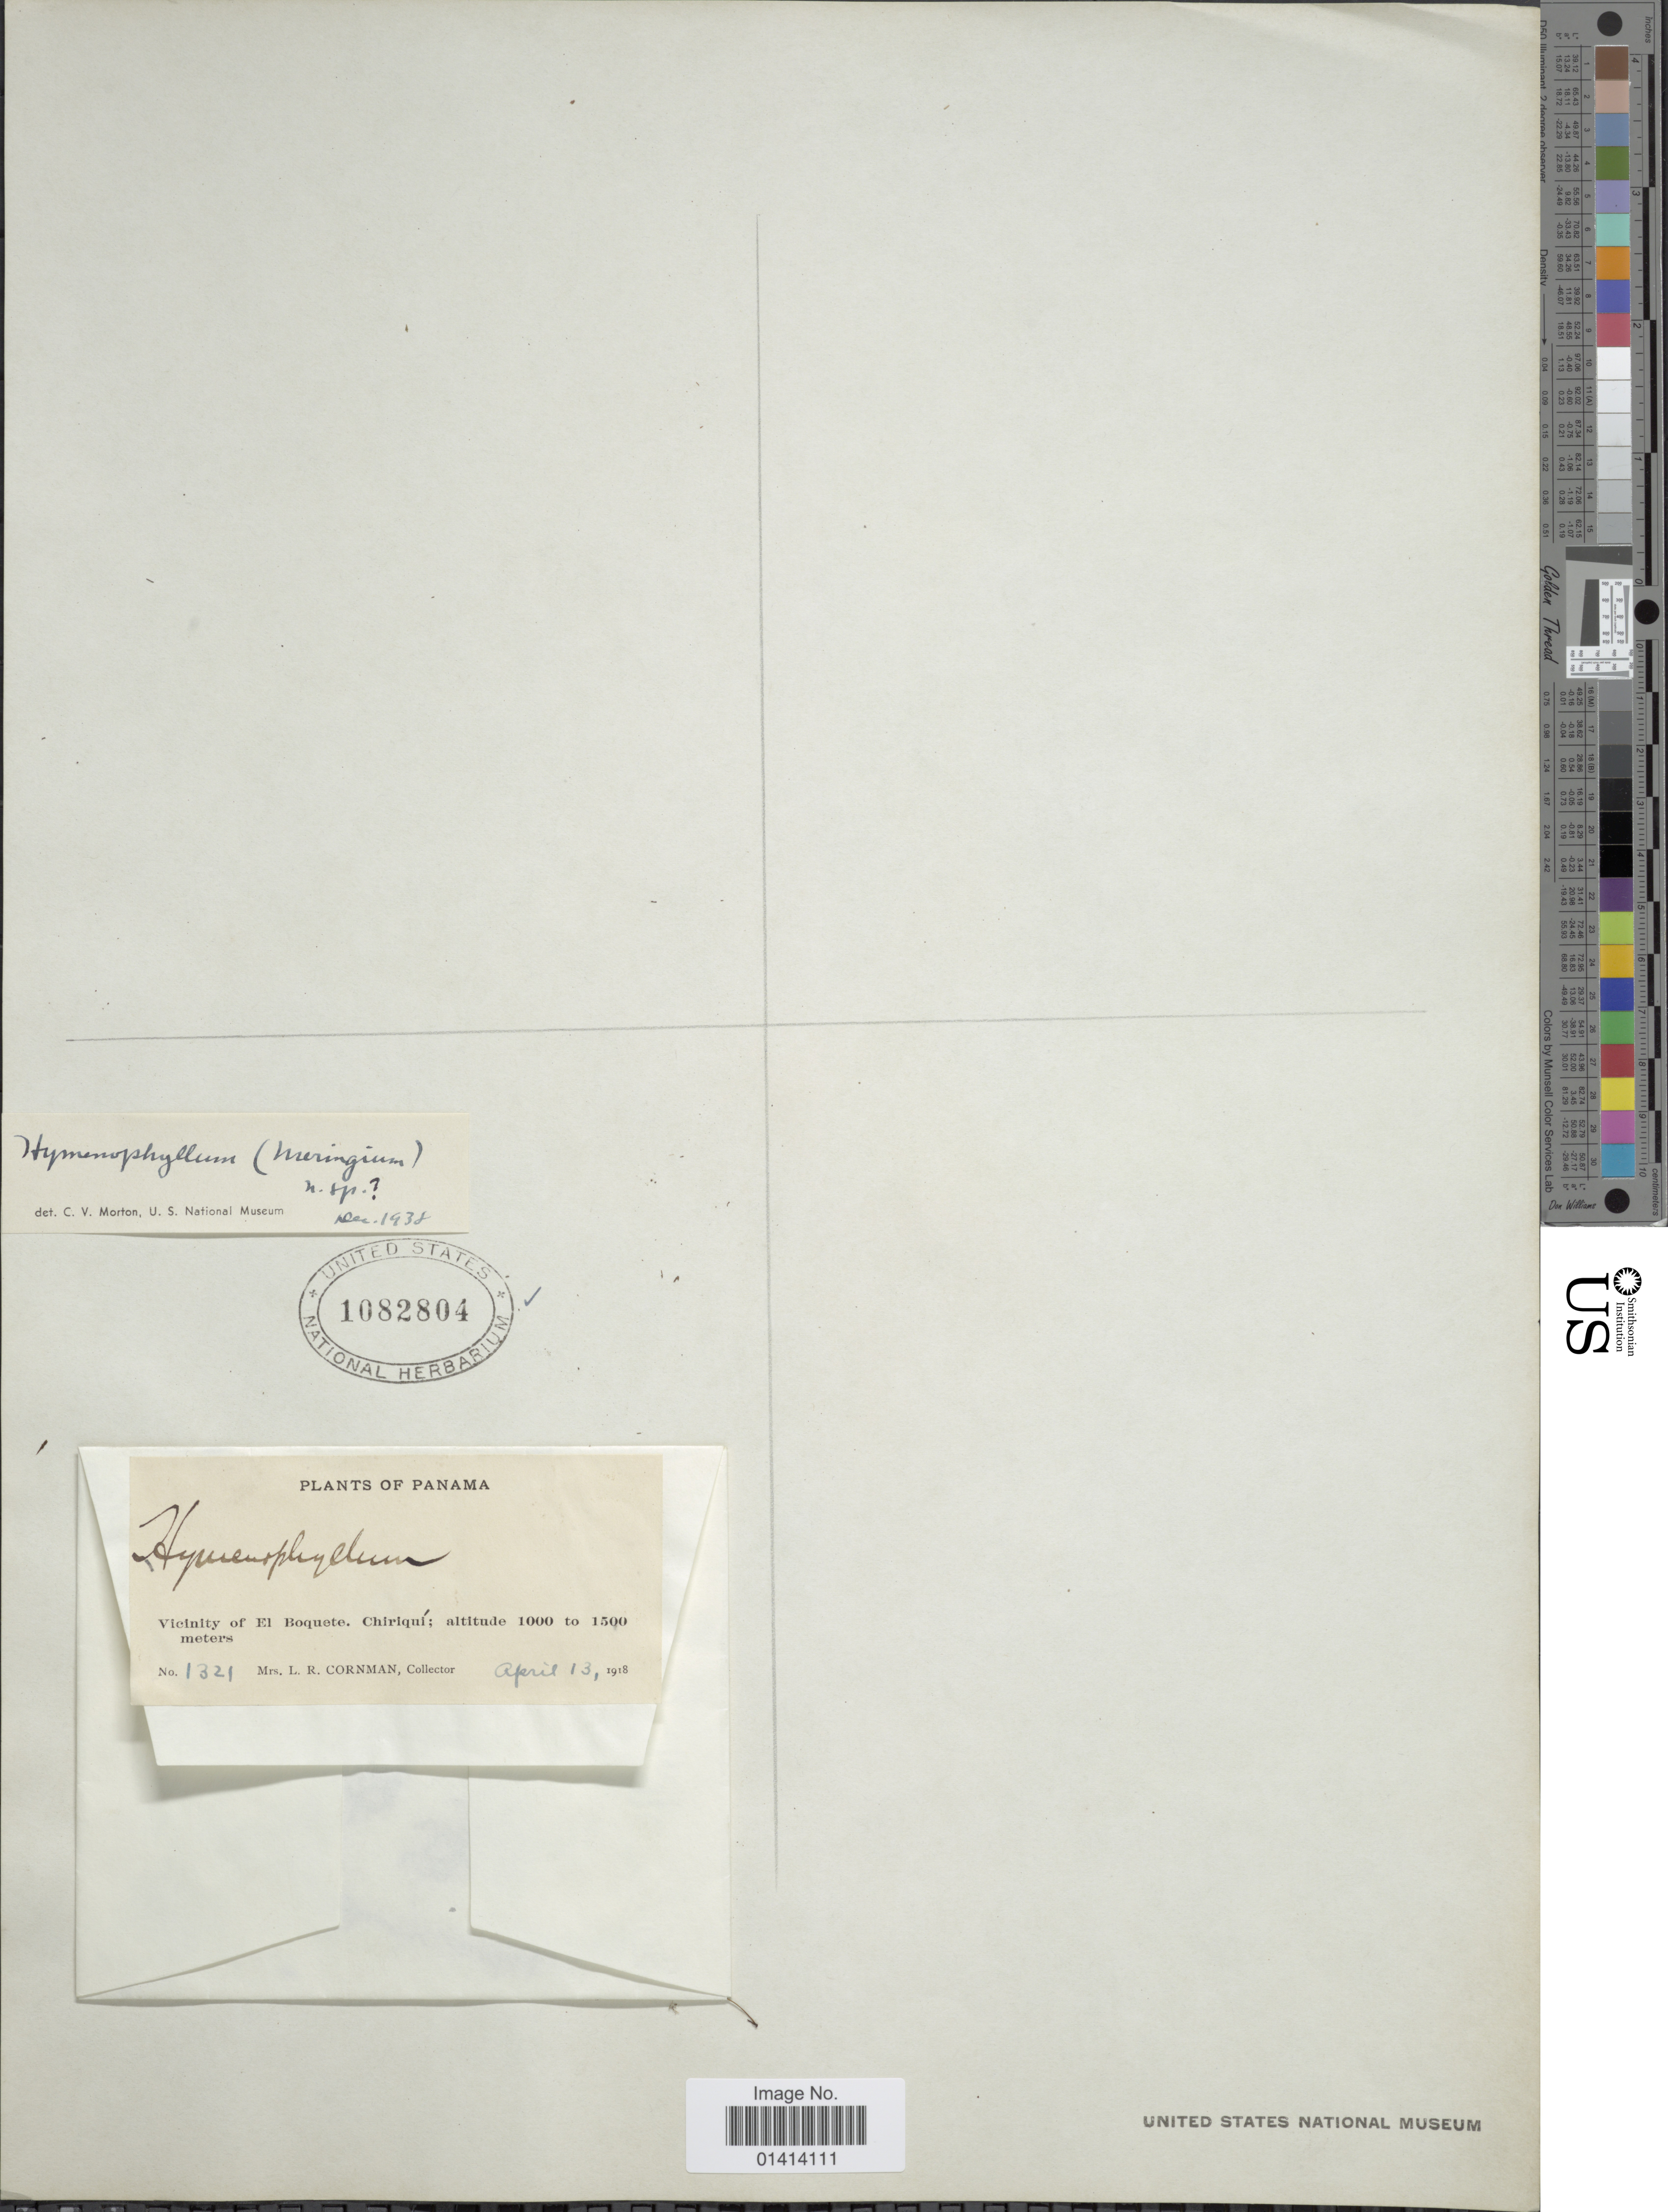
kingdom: Plantae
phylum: Tracheophyta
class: Polypodiopsida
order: Hymenophyllales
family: Hymenophyllaceae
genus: Hymenophyllum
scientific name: Hymenophyllum fucoides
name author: (Sw.) Sw.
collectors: L. Cornman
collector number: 1321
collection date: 1918-04-13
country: Panama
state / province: Chiriqui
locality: Vicinity of El Boquete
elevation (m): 1000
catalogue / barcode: US 1082804